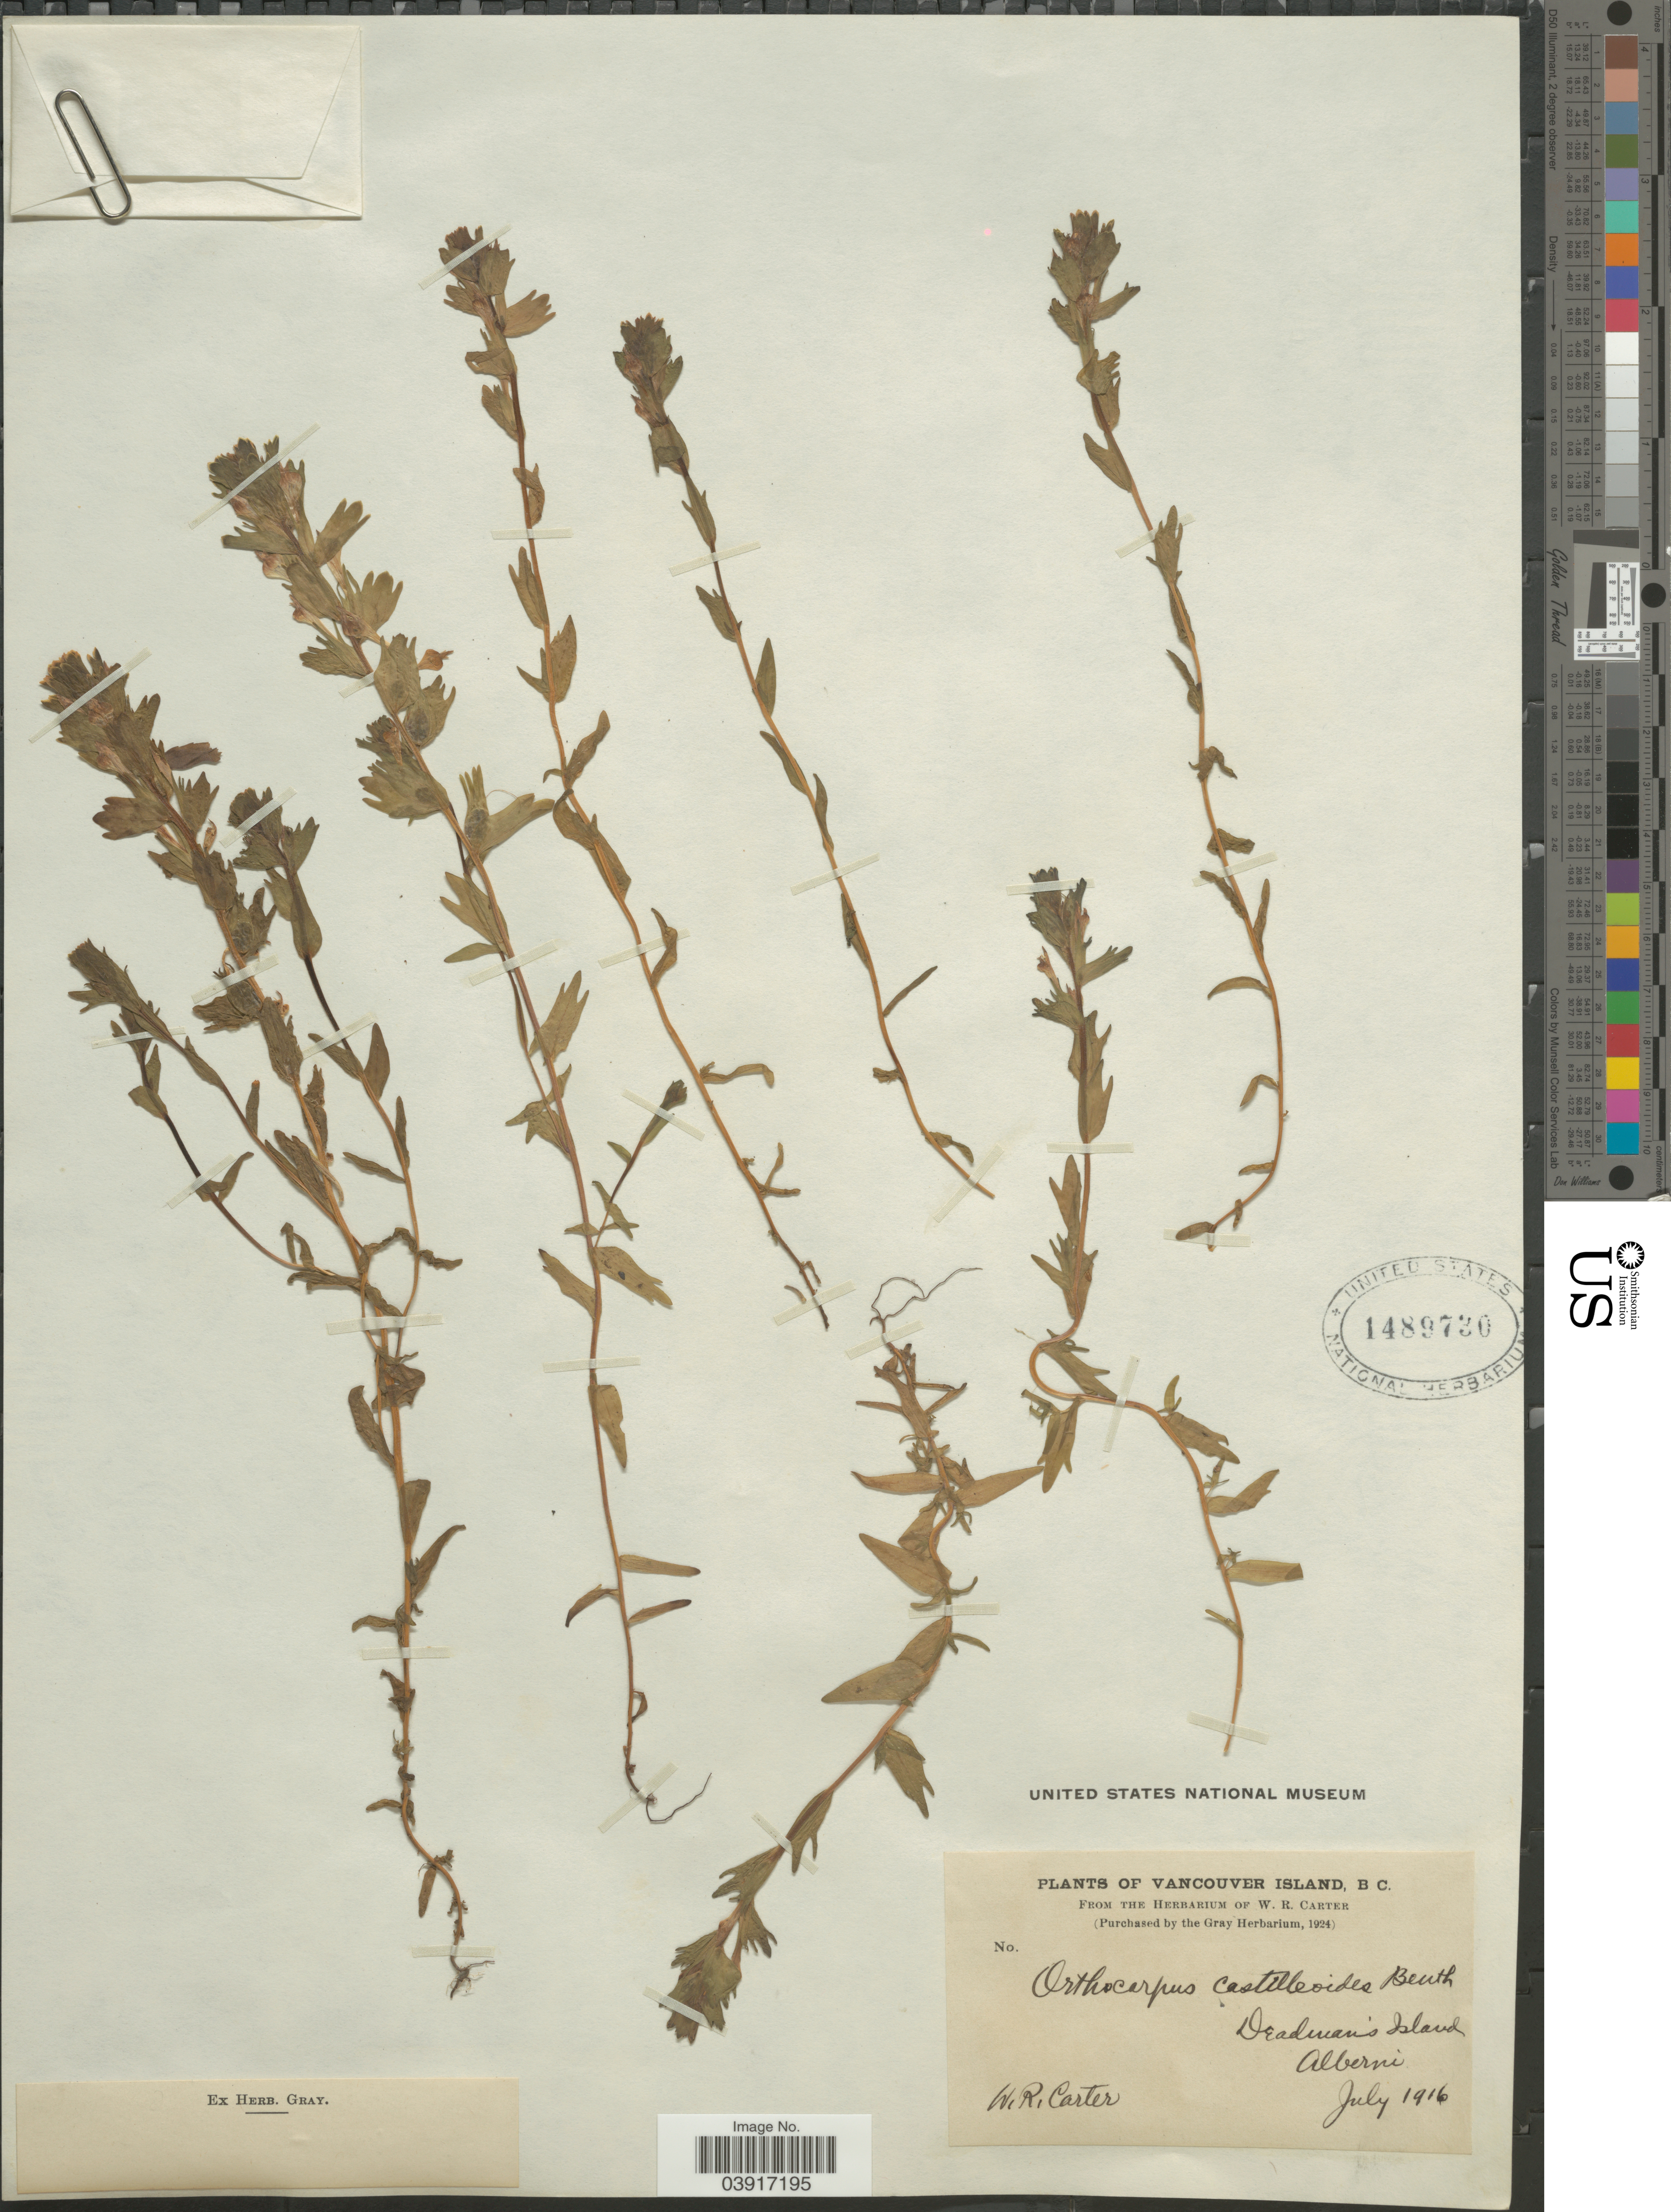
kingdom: Plantae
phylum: Tracheophyta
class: Magnoliopsida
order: Lamiales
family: Orobanchaceae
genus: Orthocarpus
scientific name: Orthocarpus castillejoides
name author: Benth.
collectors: W. R. Carter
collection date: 1916-07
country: Canada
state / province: British Columbia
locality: Vancouver Island. Deadman's Island. Alberni.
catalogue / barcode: US 1489730